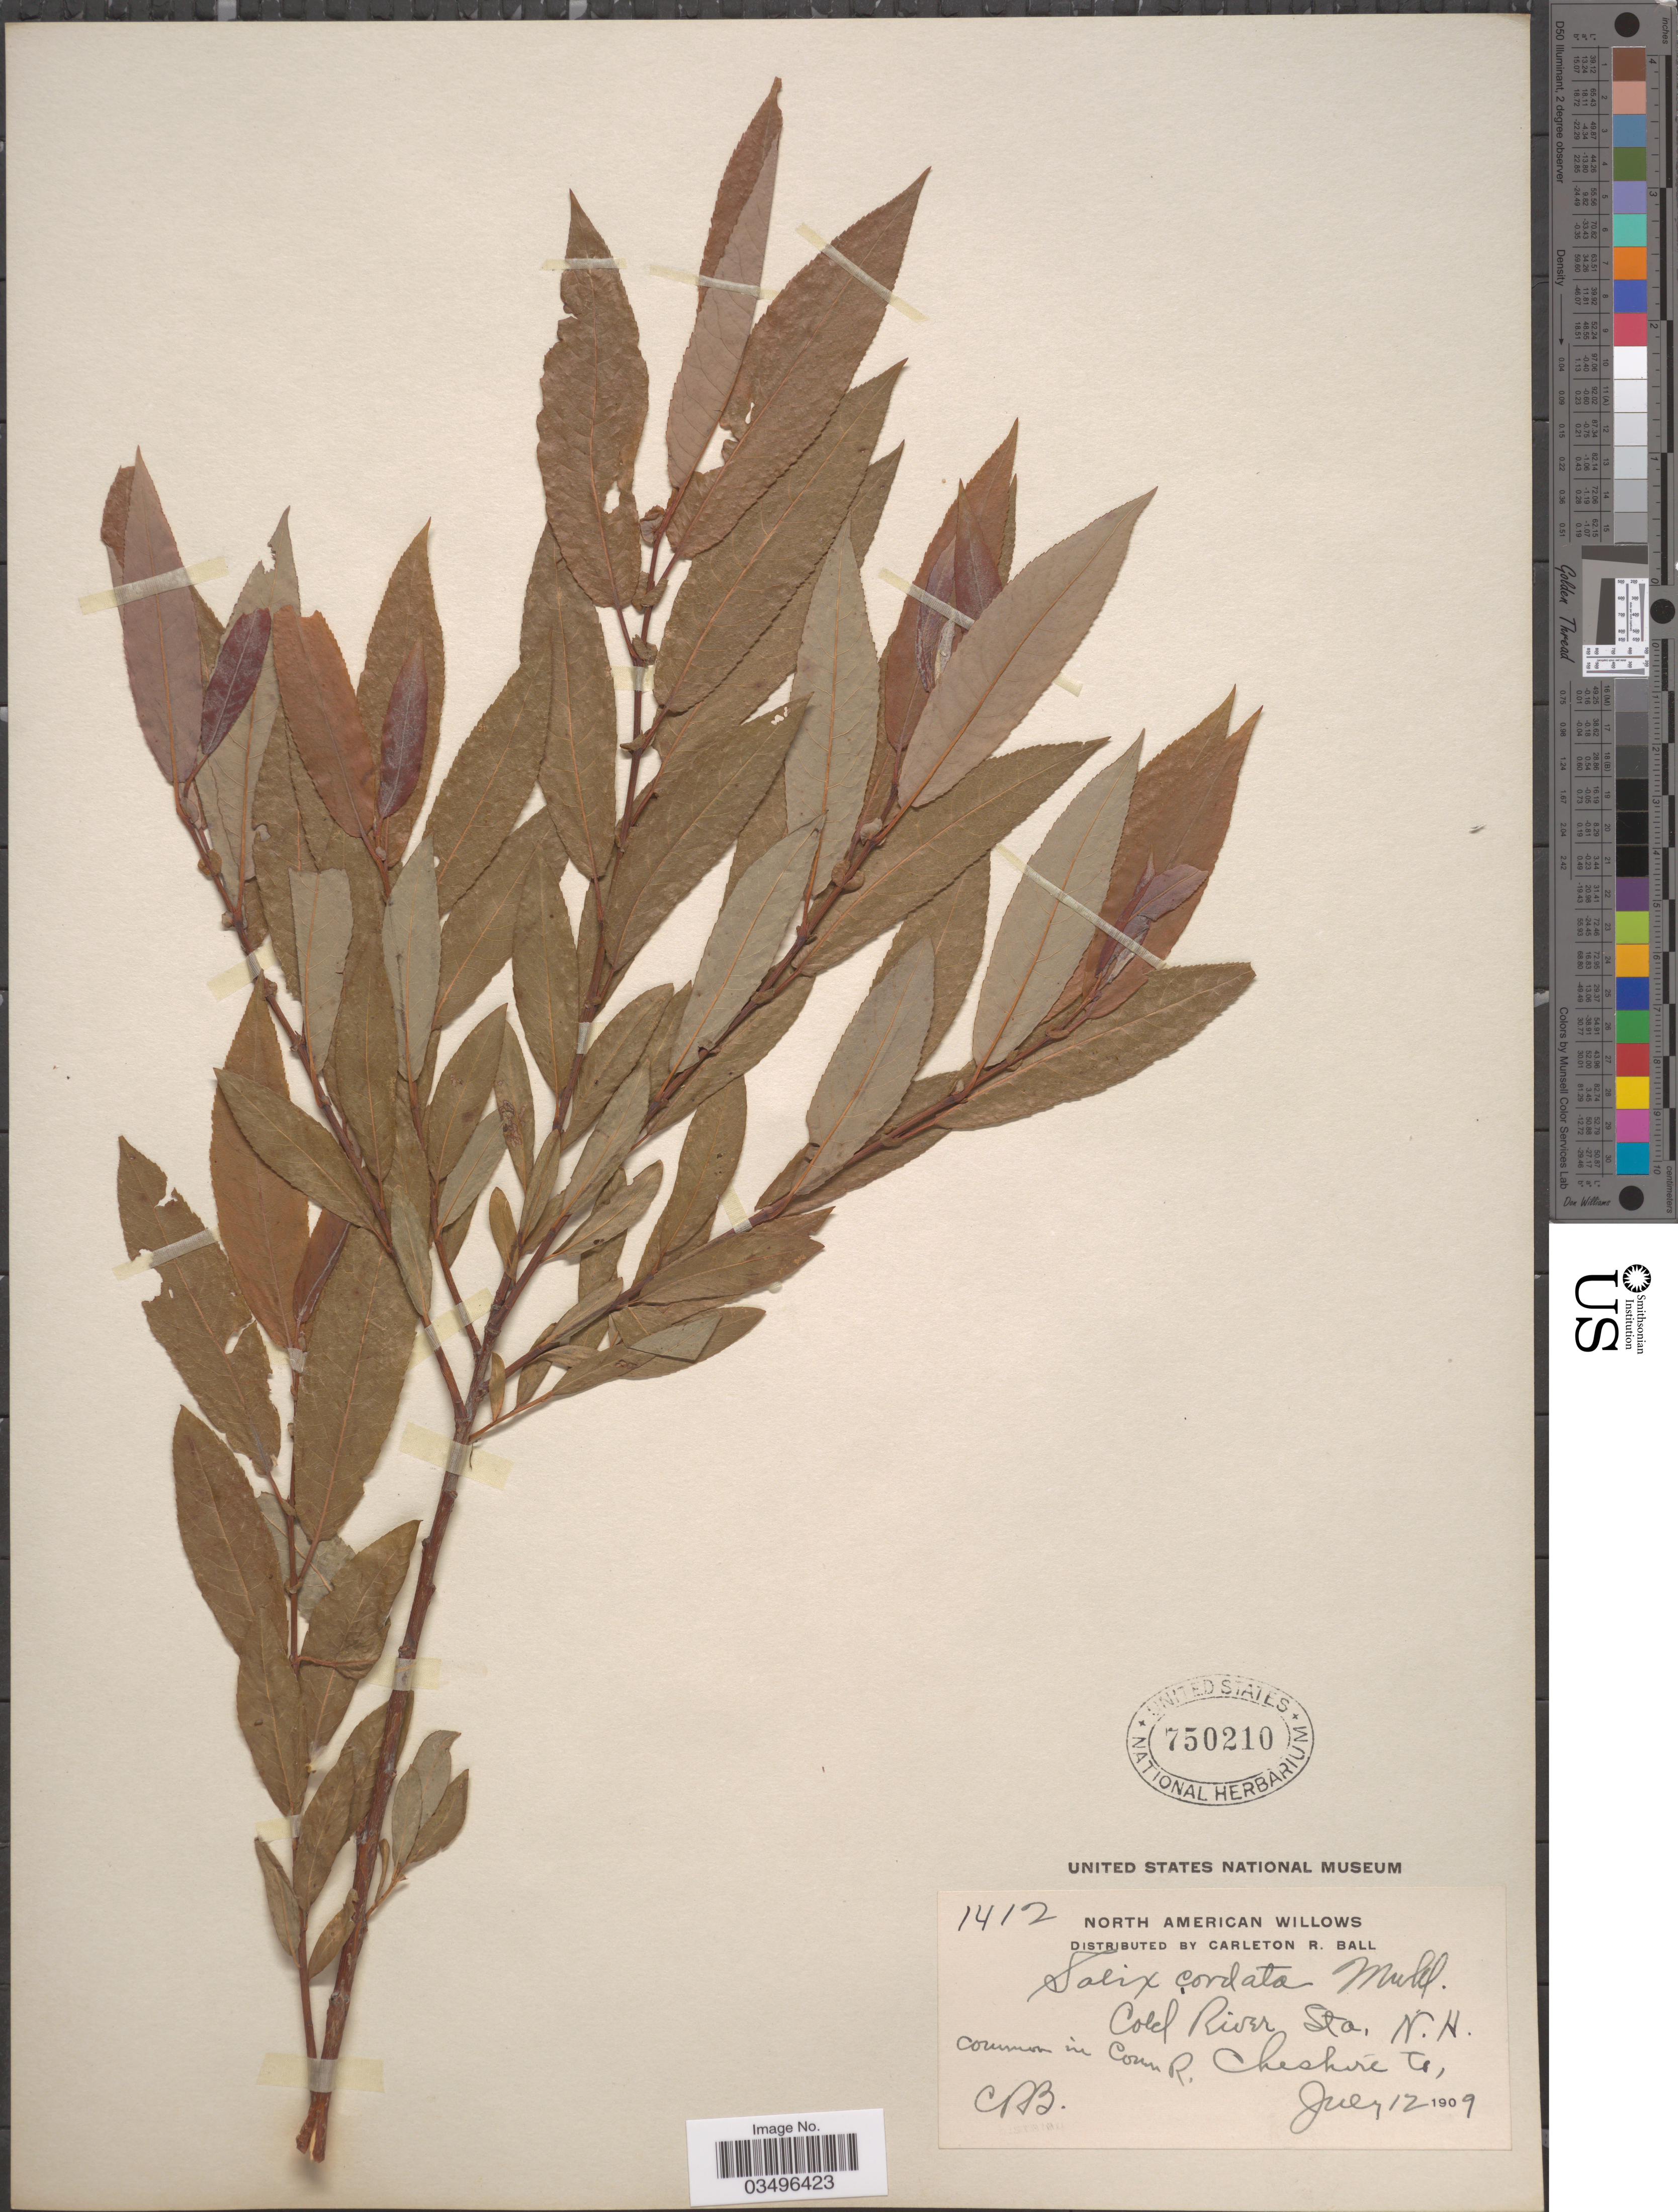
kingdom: Plantae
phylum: Tracheophyta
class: Magnoliopsida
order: Malpighiales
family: Salicaceae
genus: Salix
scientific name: Salix cordata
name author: Michx.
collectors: C. R. Ball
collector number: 1412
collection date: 1909-07-12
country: United States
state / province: New Hampshire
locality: Cold River Sta. Common in Conn R. Cheshire Co.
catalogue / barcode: US 750210